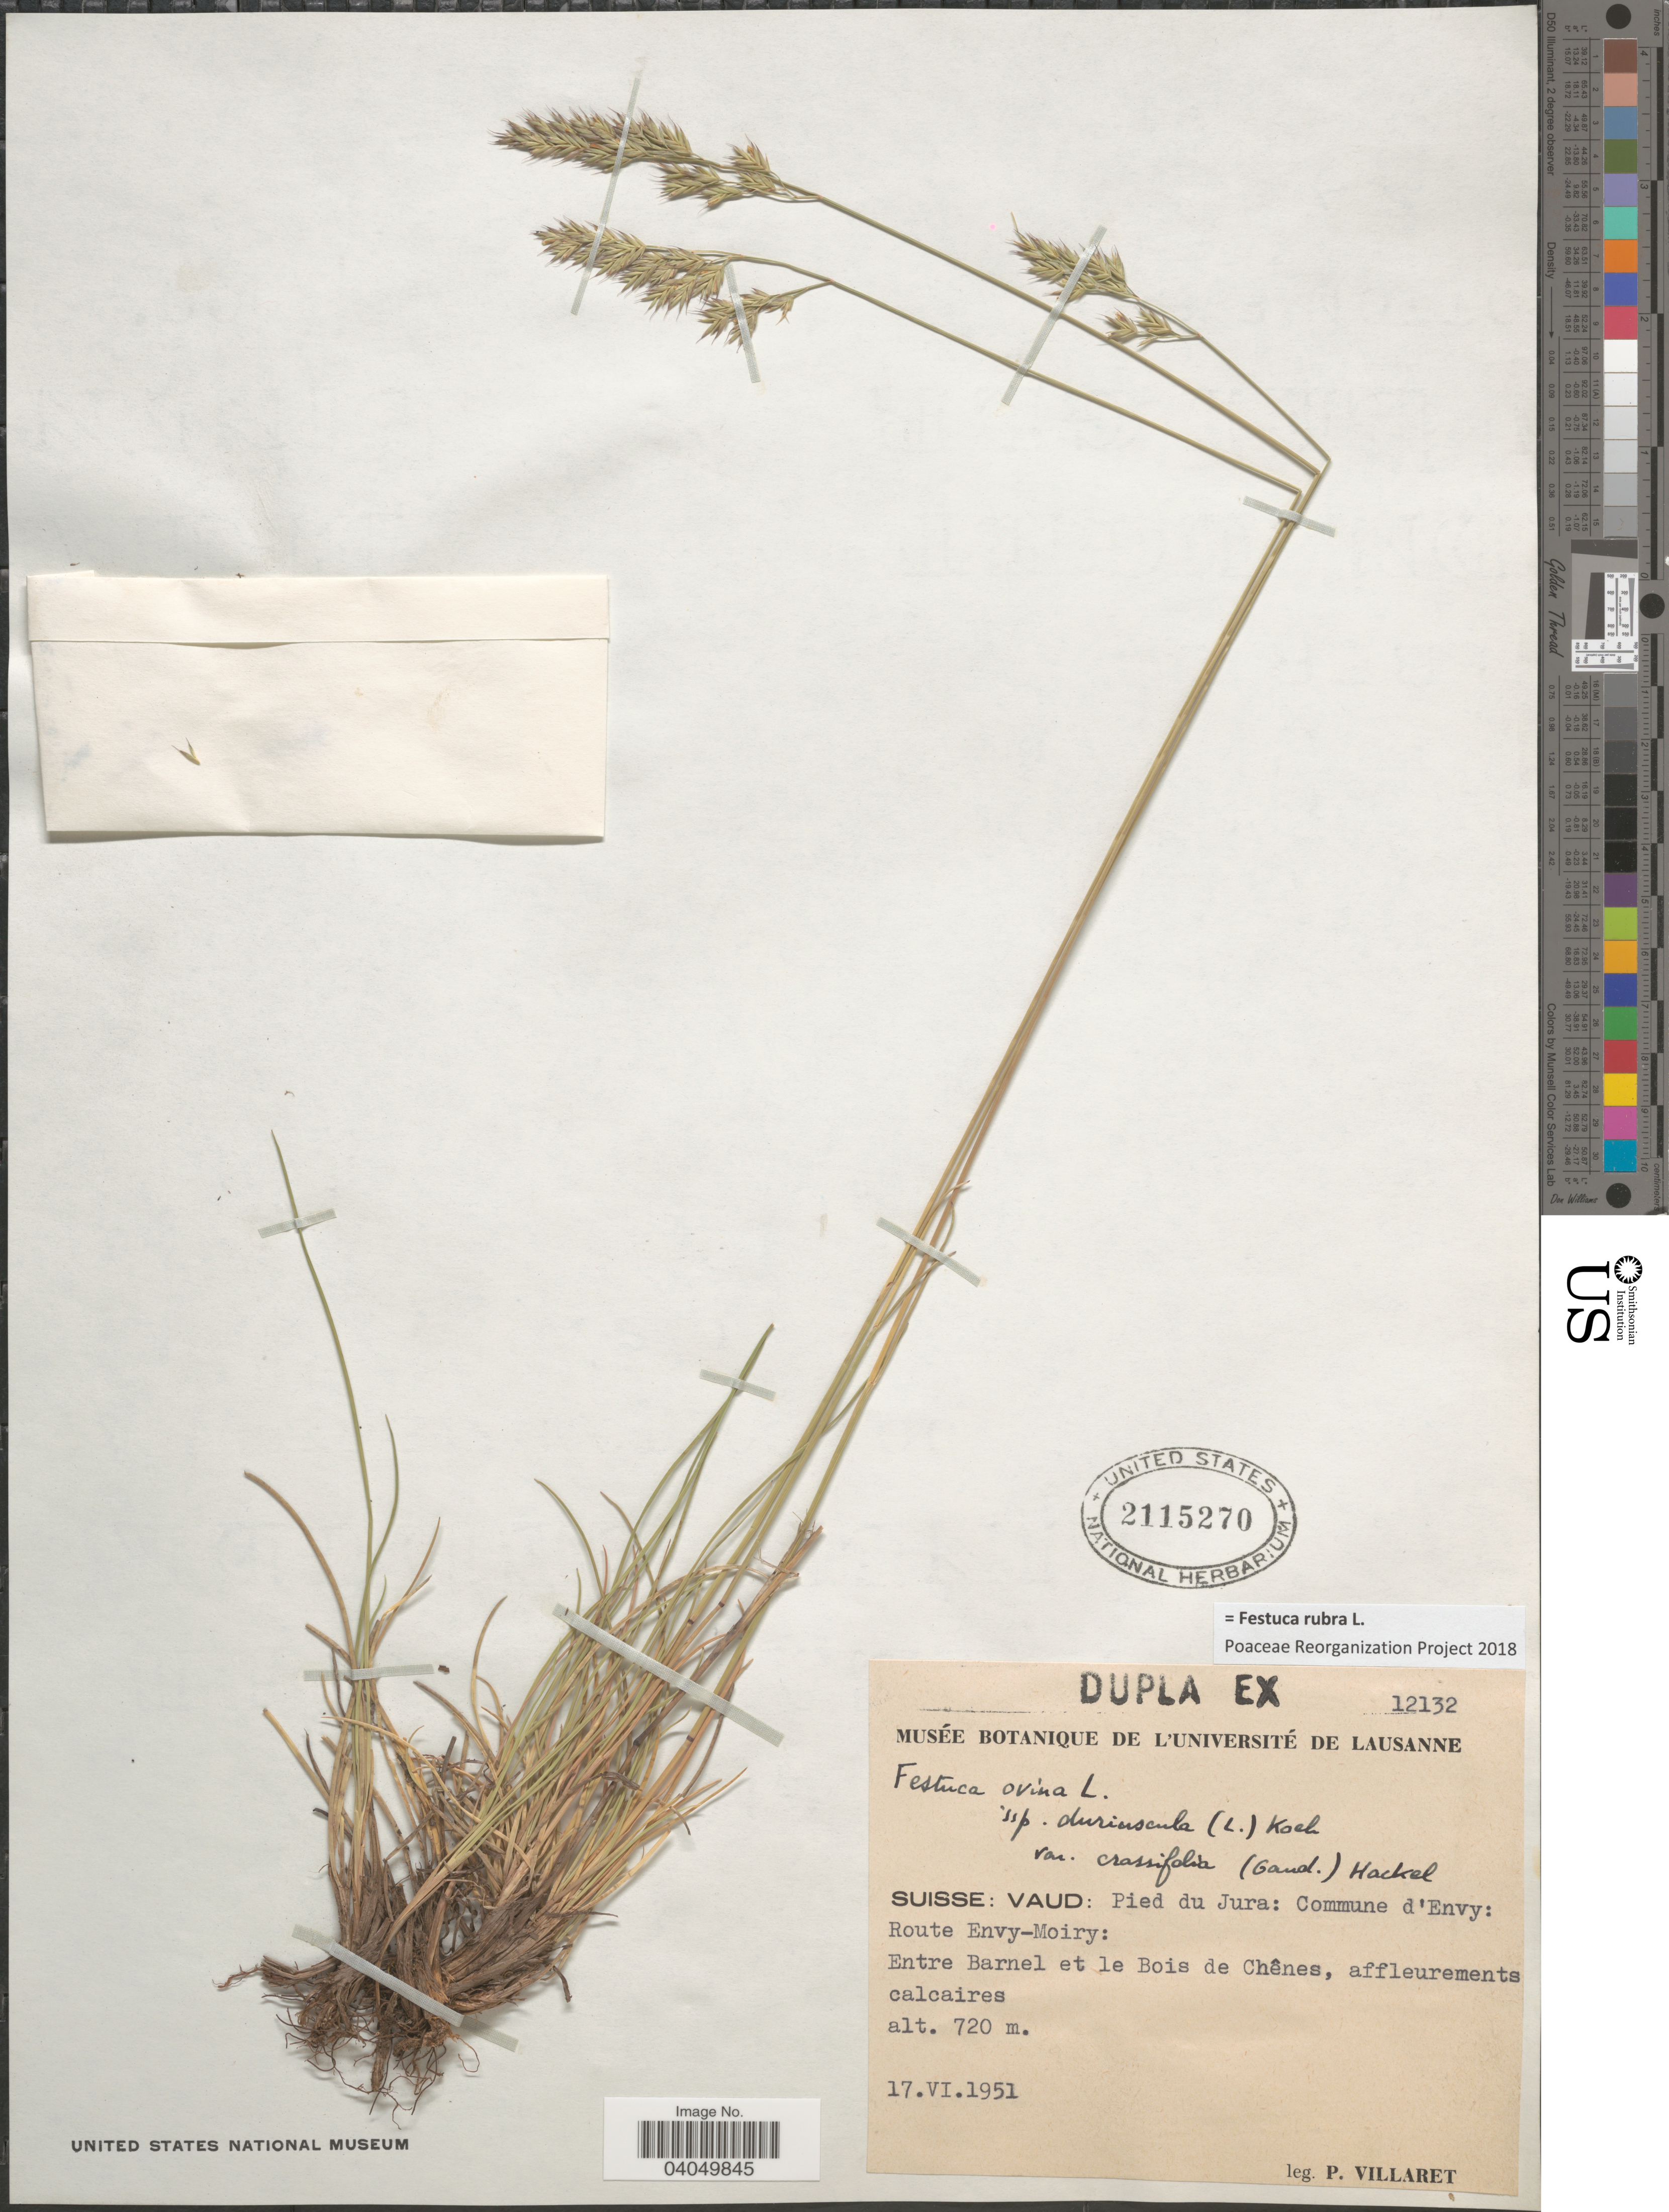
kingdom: Plantae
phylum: Tracheophyta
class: Liliopsida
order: Poales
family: Poaceae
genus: Festuca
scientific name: Festuca rubra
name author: L.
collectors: P. Villaret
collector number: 12132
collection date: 1951-06-17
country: Switzerland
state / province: Vaud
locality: Suisse: Vaud: Pied du Jura: Commune d'Envy: Route Envy-Moiry: Entre Barnel et le Bois de Chênes, affleurements calcaires.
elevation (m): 720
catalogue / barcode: US 2115270